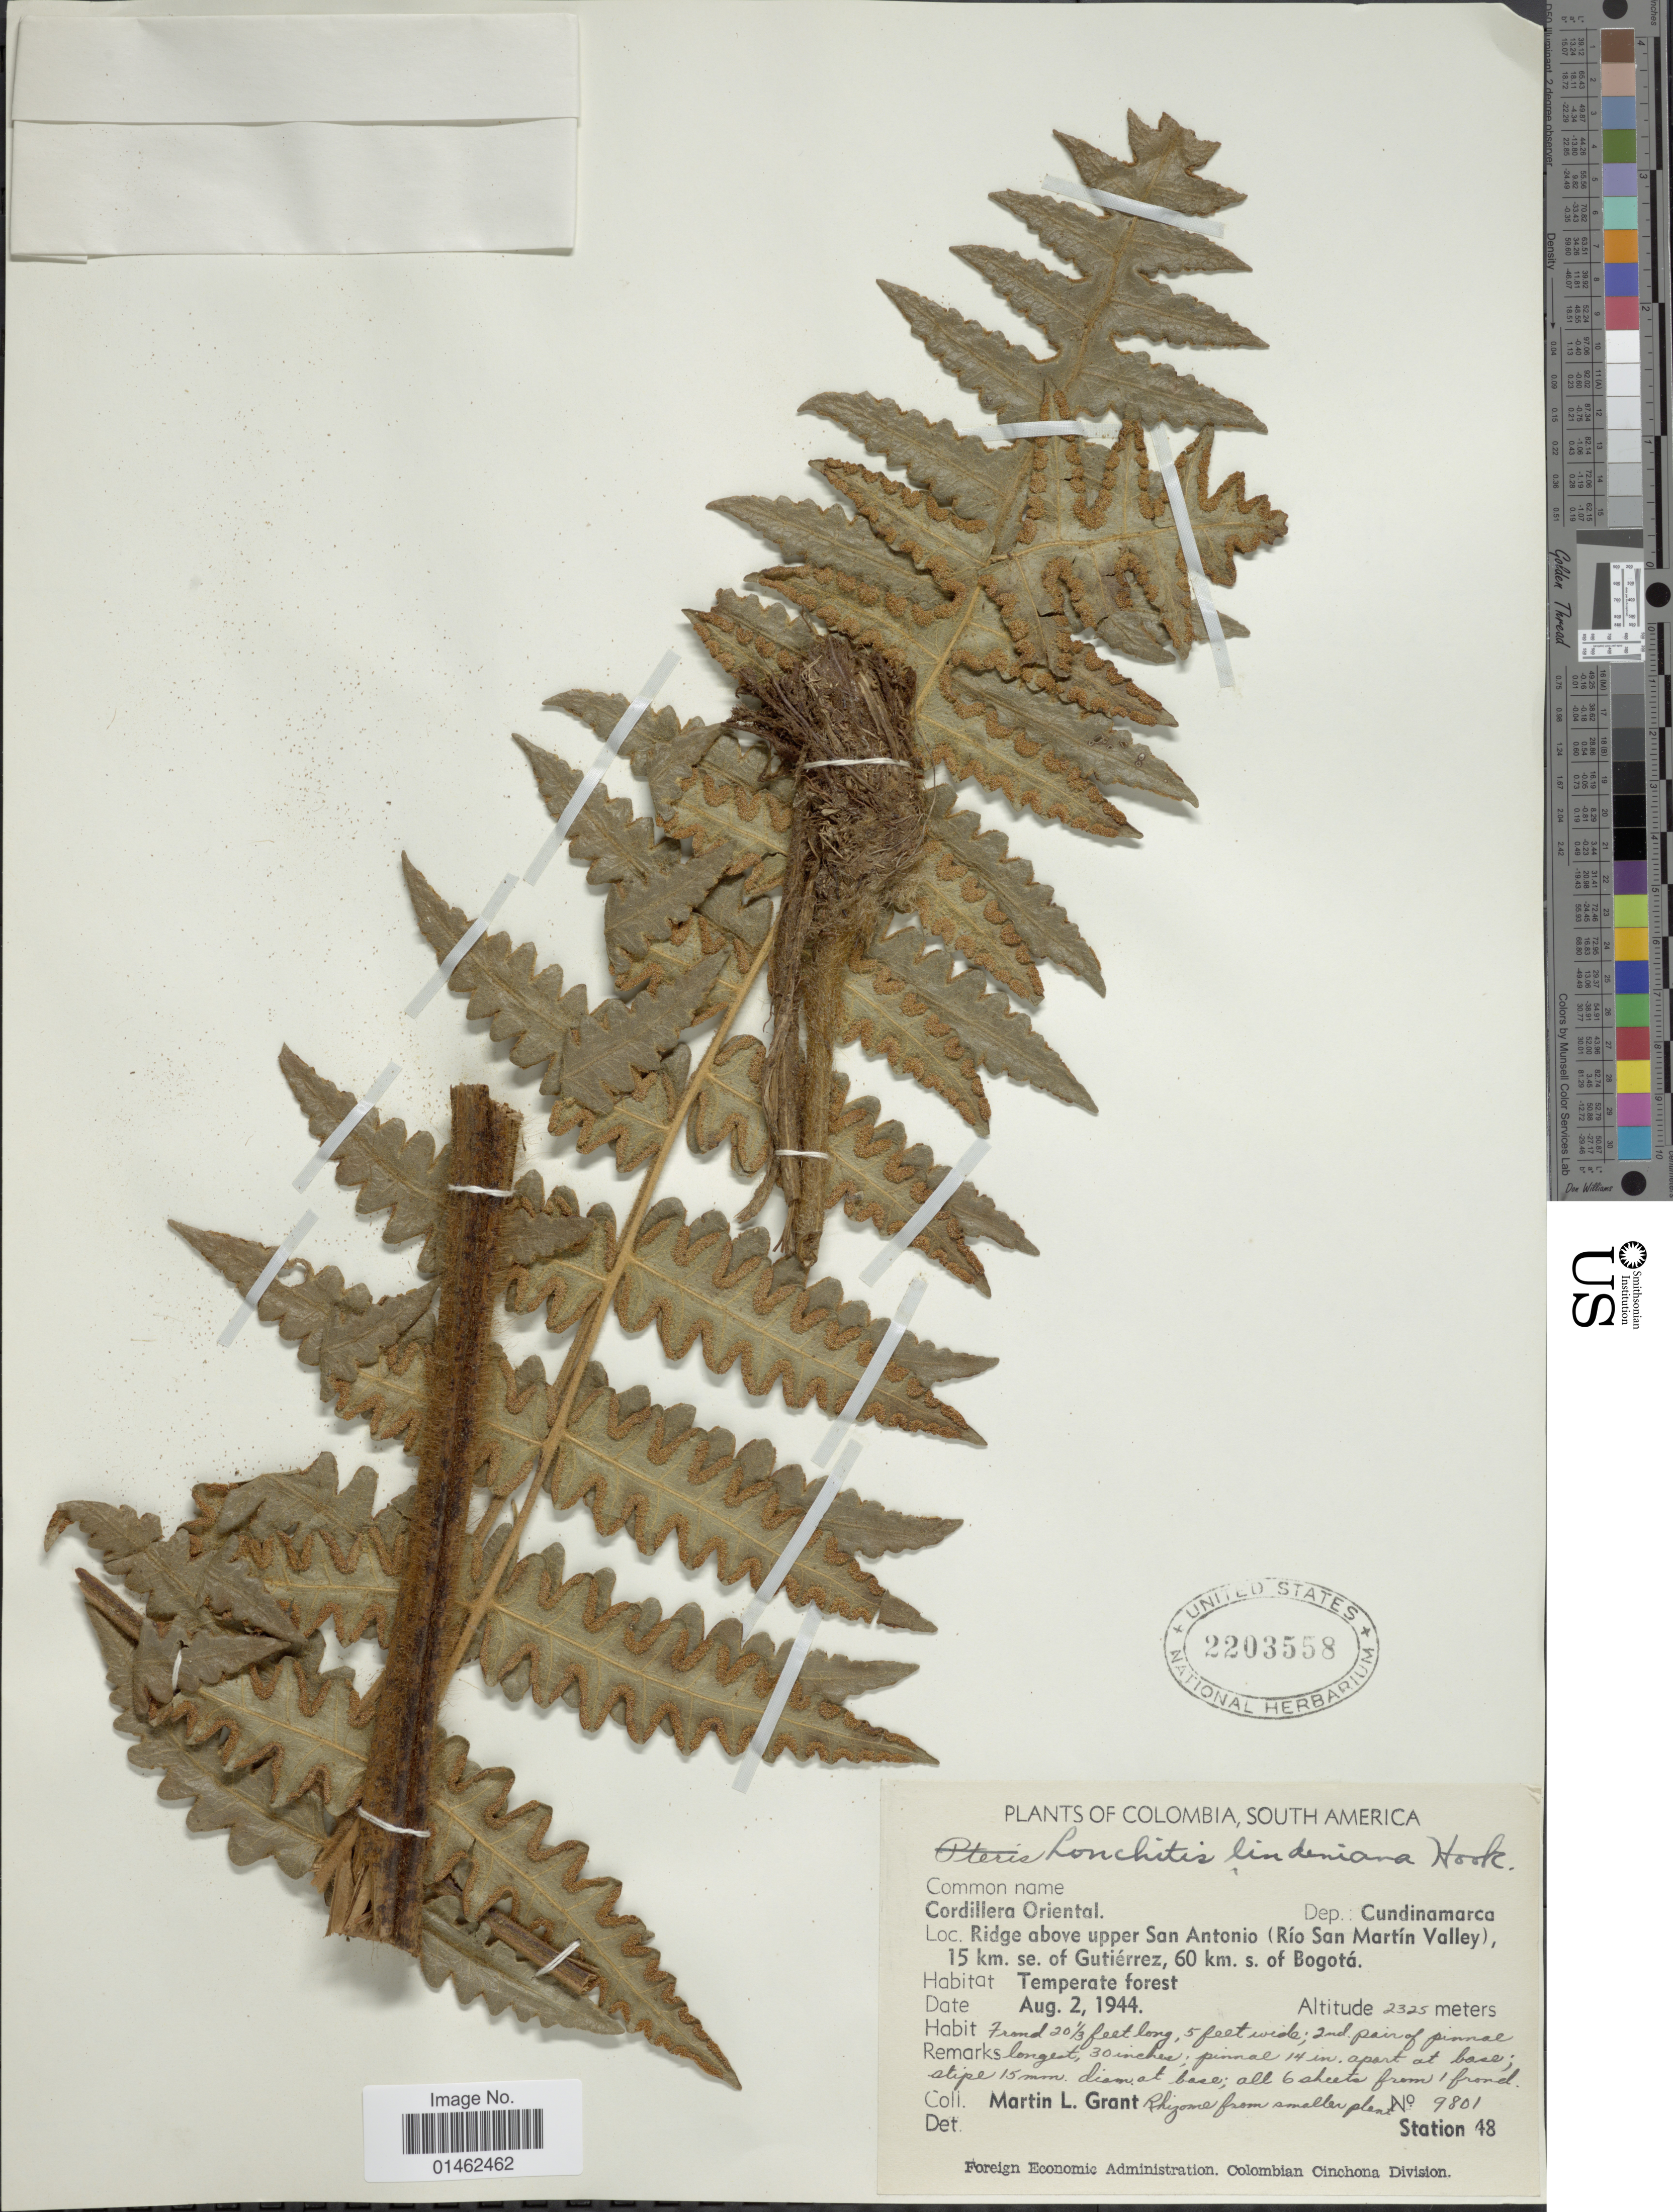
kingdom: Plantae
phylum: Tracheophyta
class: Polypodiopsida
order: Polypodiales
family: Dennstaedtiaceae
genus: Blotiella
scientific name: Blotiella lindeniana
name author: (Hook.) R.M. Tryon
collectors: M. L. Grant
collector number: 9801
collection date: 1944-08-02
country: Colombia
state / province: Cundinamarca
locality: Cordillera Oriental, Dep Cundinamaraca, Ridge above upper San Antonio (Río San Martin Valley), 15 km se of Guti3rrez, 60 km s of Bogotá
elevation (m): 2325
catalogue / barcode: US 2203558